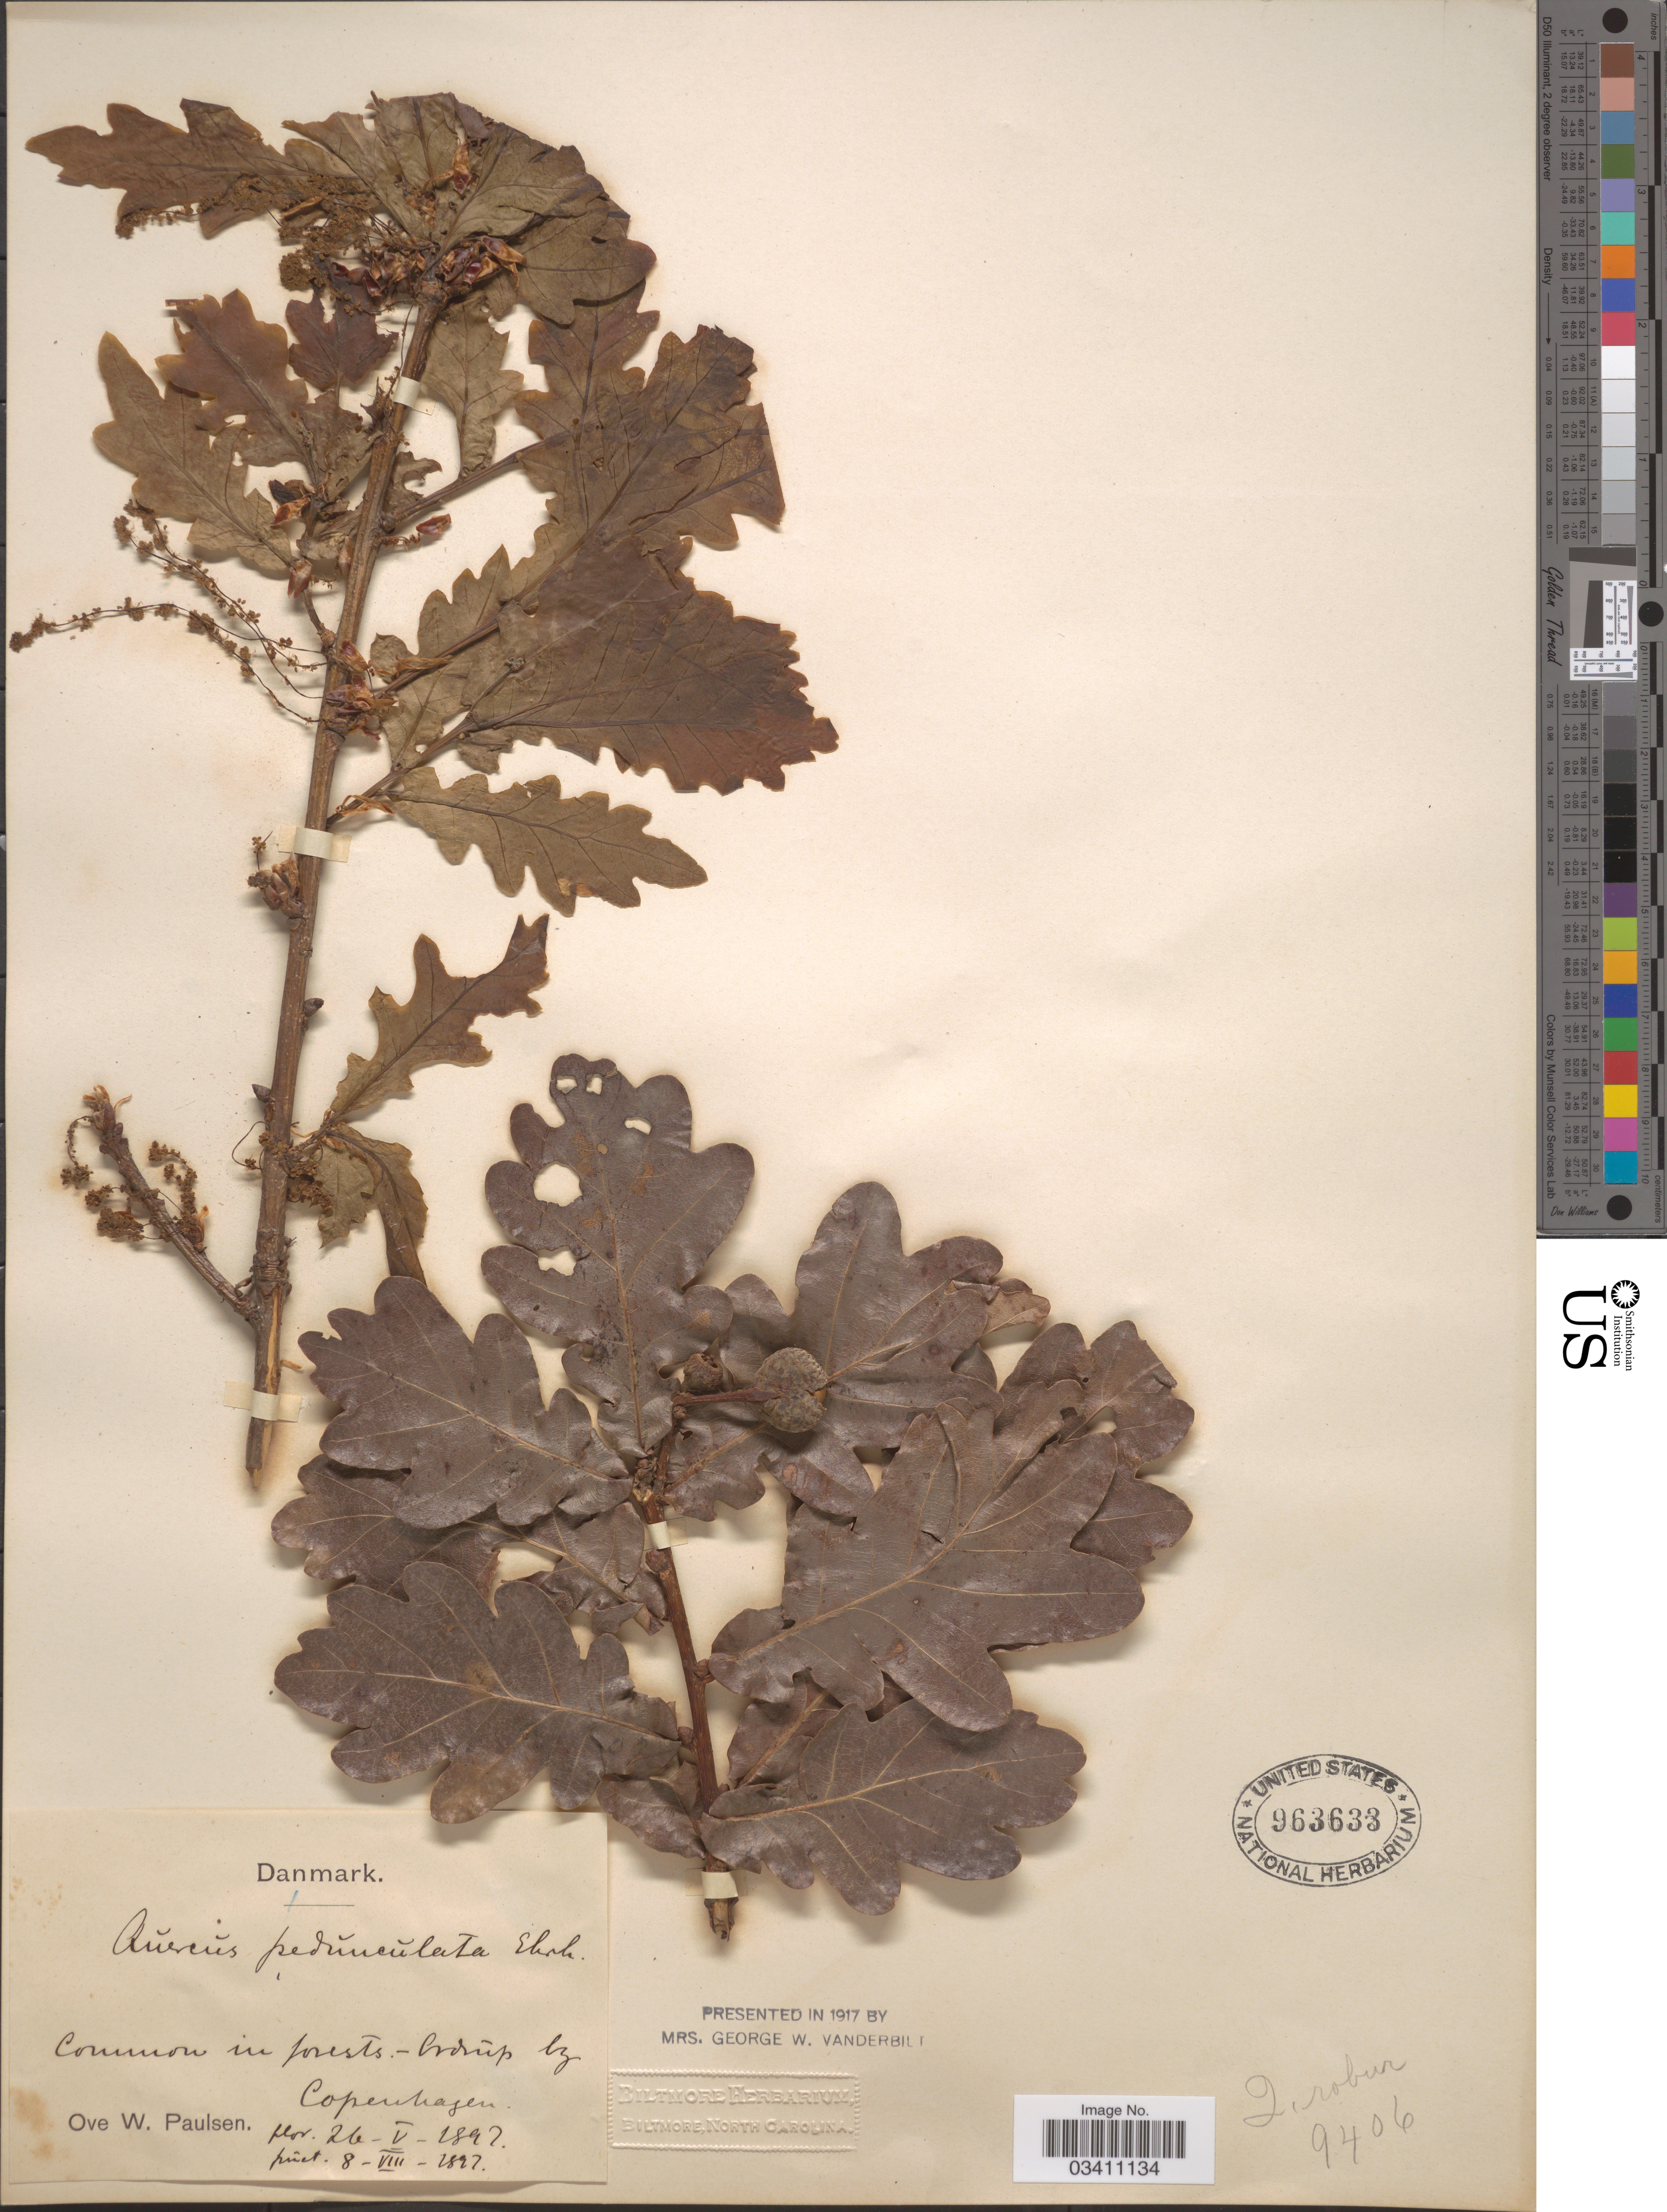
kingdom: Plantae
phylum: Tracheophyta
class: Magnoliopsida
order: Fagales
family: Fagaceae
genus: Quercus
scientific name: Quercus robur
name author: L.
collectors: O. Paulsen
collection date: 1897-05-26/1897-08-08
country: Denmark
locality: Ordrup by Copenhagen.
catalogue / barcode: US 963633